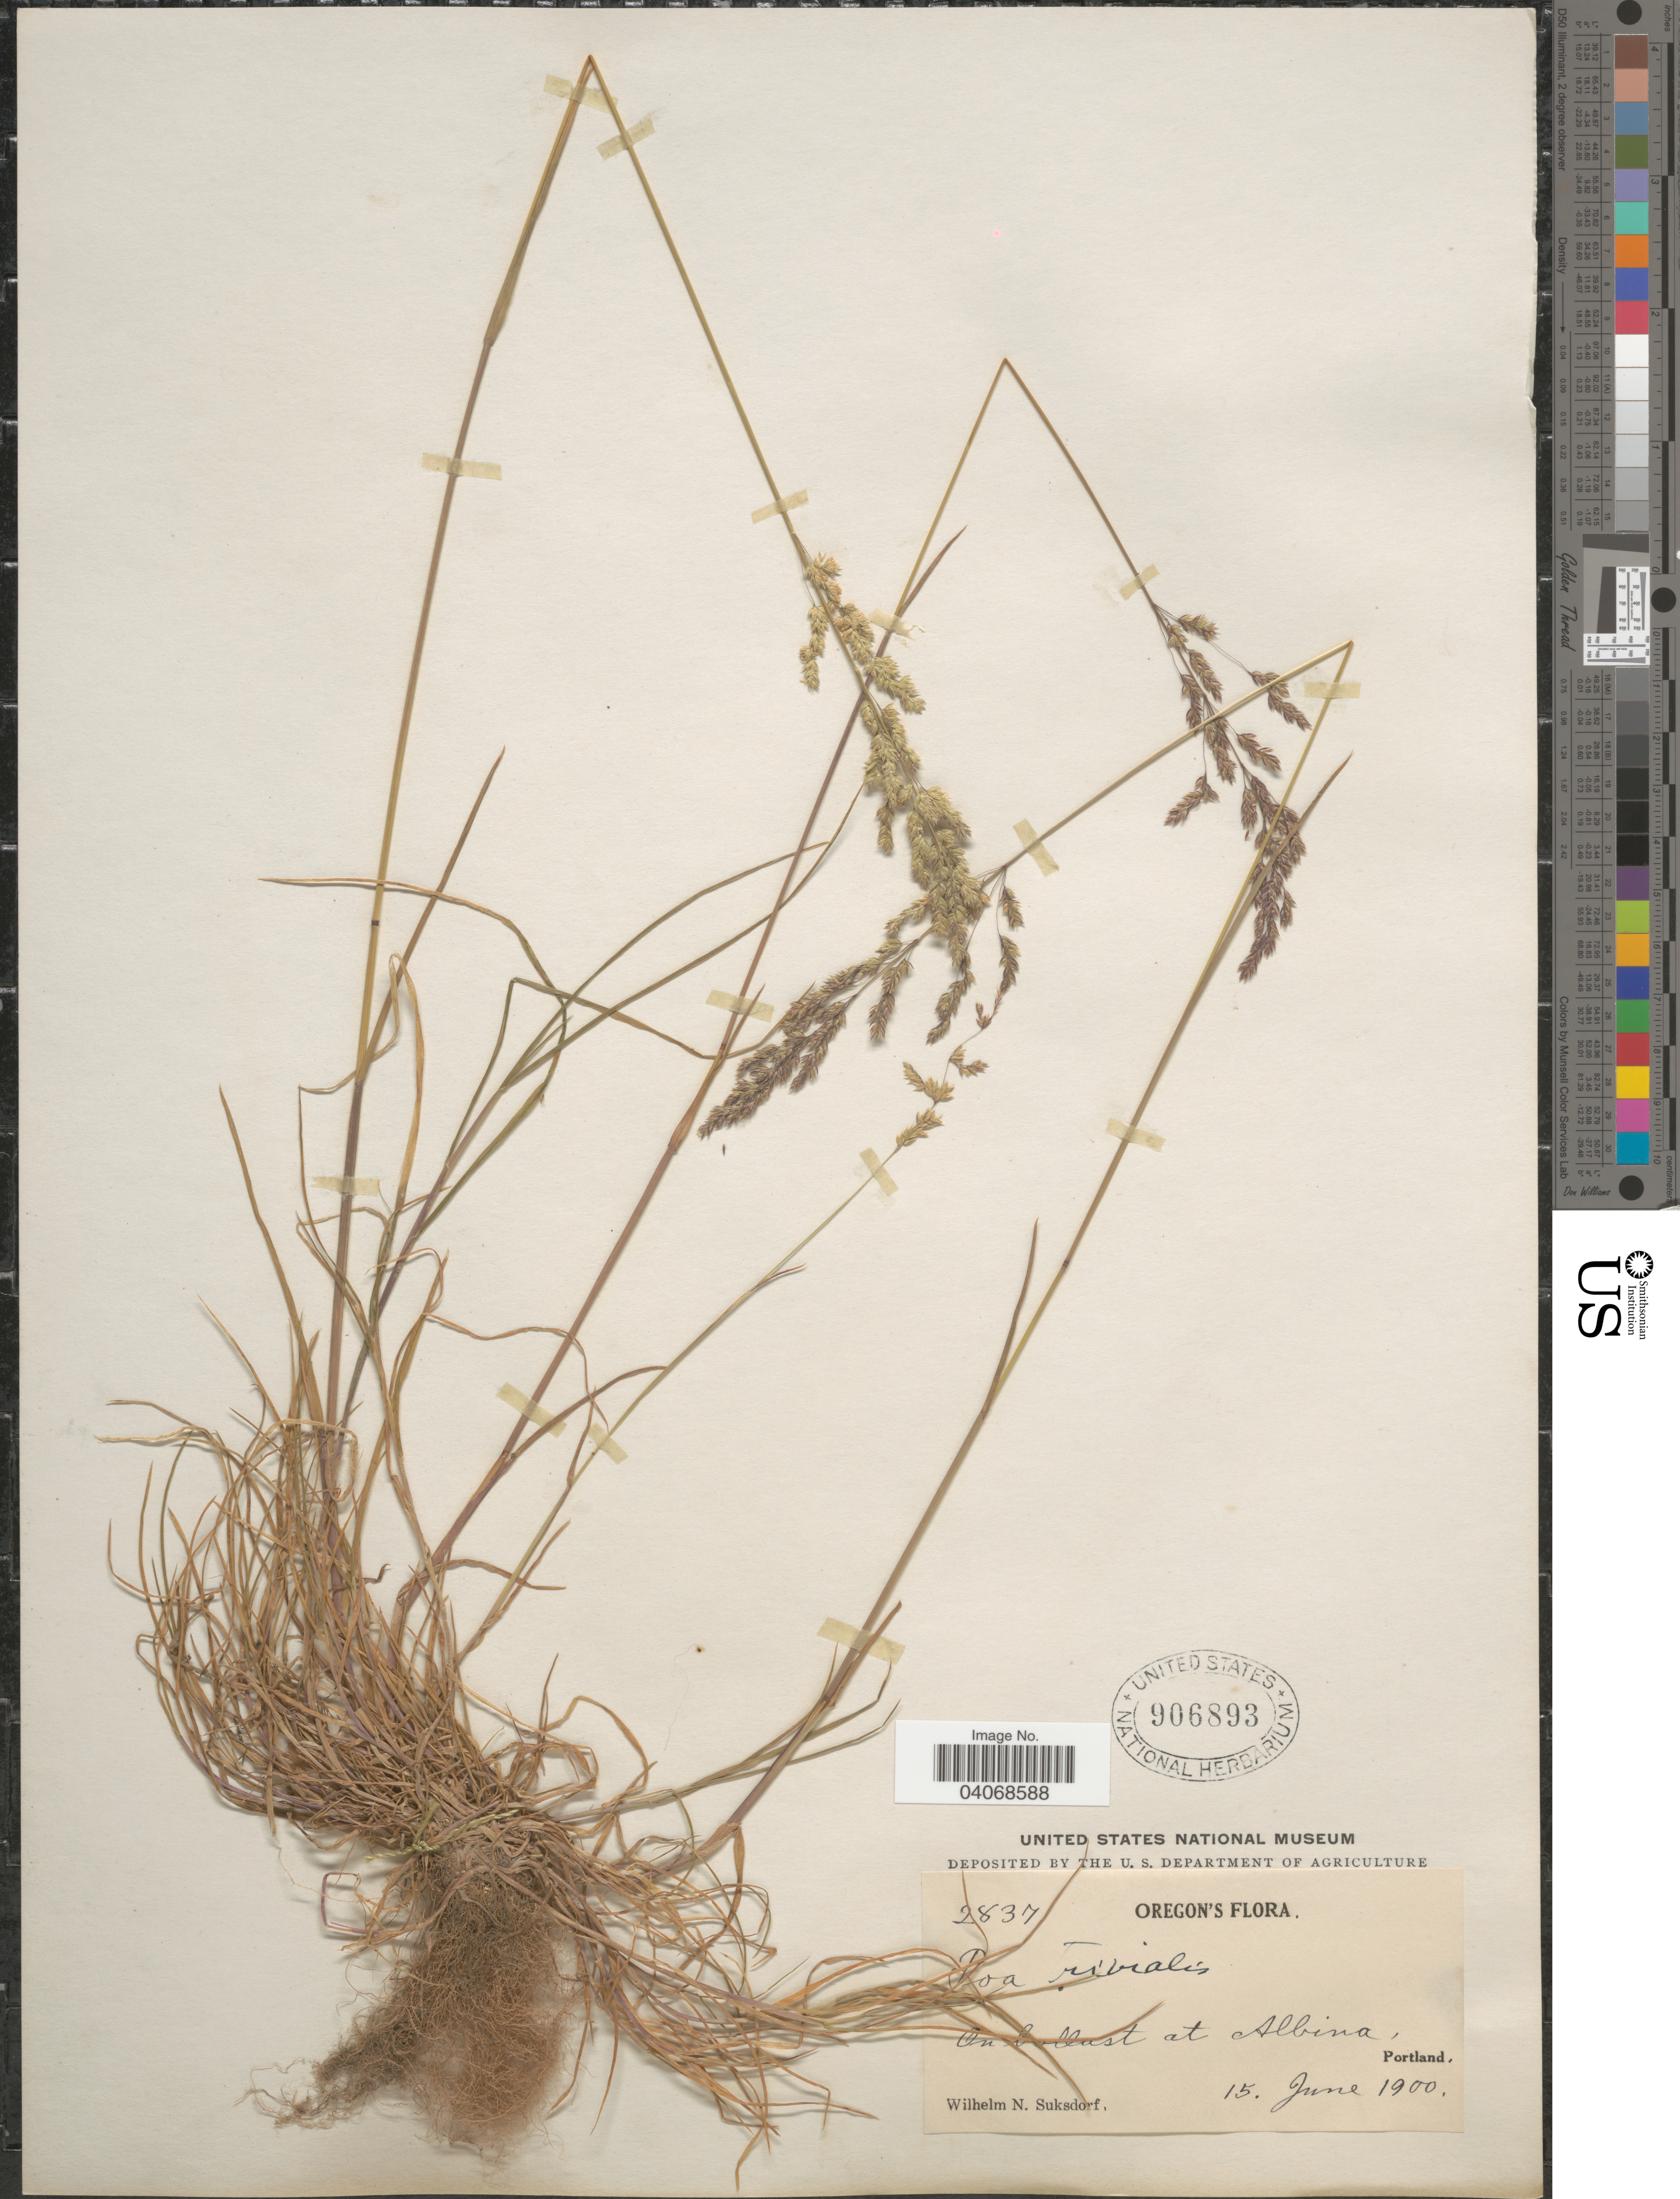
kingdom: Plantae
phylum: Tracheophyta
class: Liliopsida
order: Poales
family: Poaceae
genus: Poa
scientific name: Poa trivialis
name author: L.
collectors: W. N. Suksdorf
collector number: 2837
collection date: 1900-06-15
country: United States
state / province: Oregon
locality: On ballast at Albina, Portland.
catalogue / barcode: US 906893